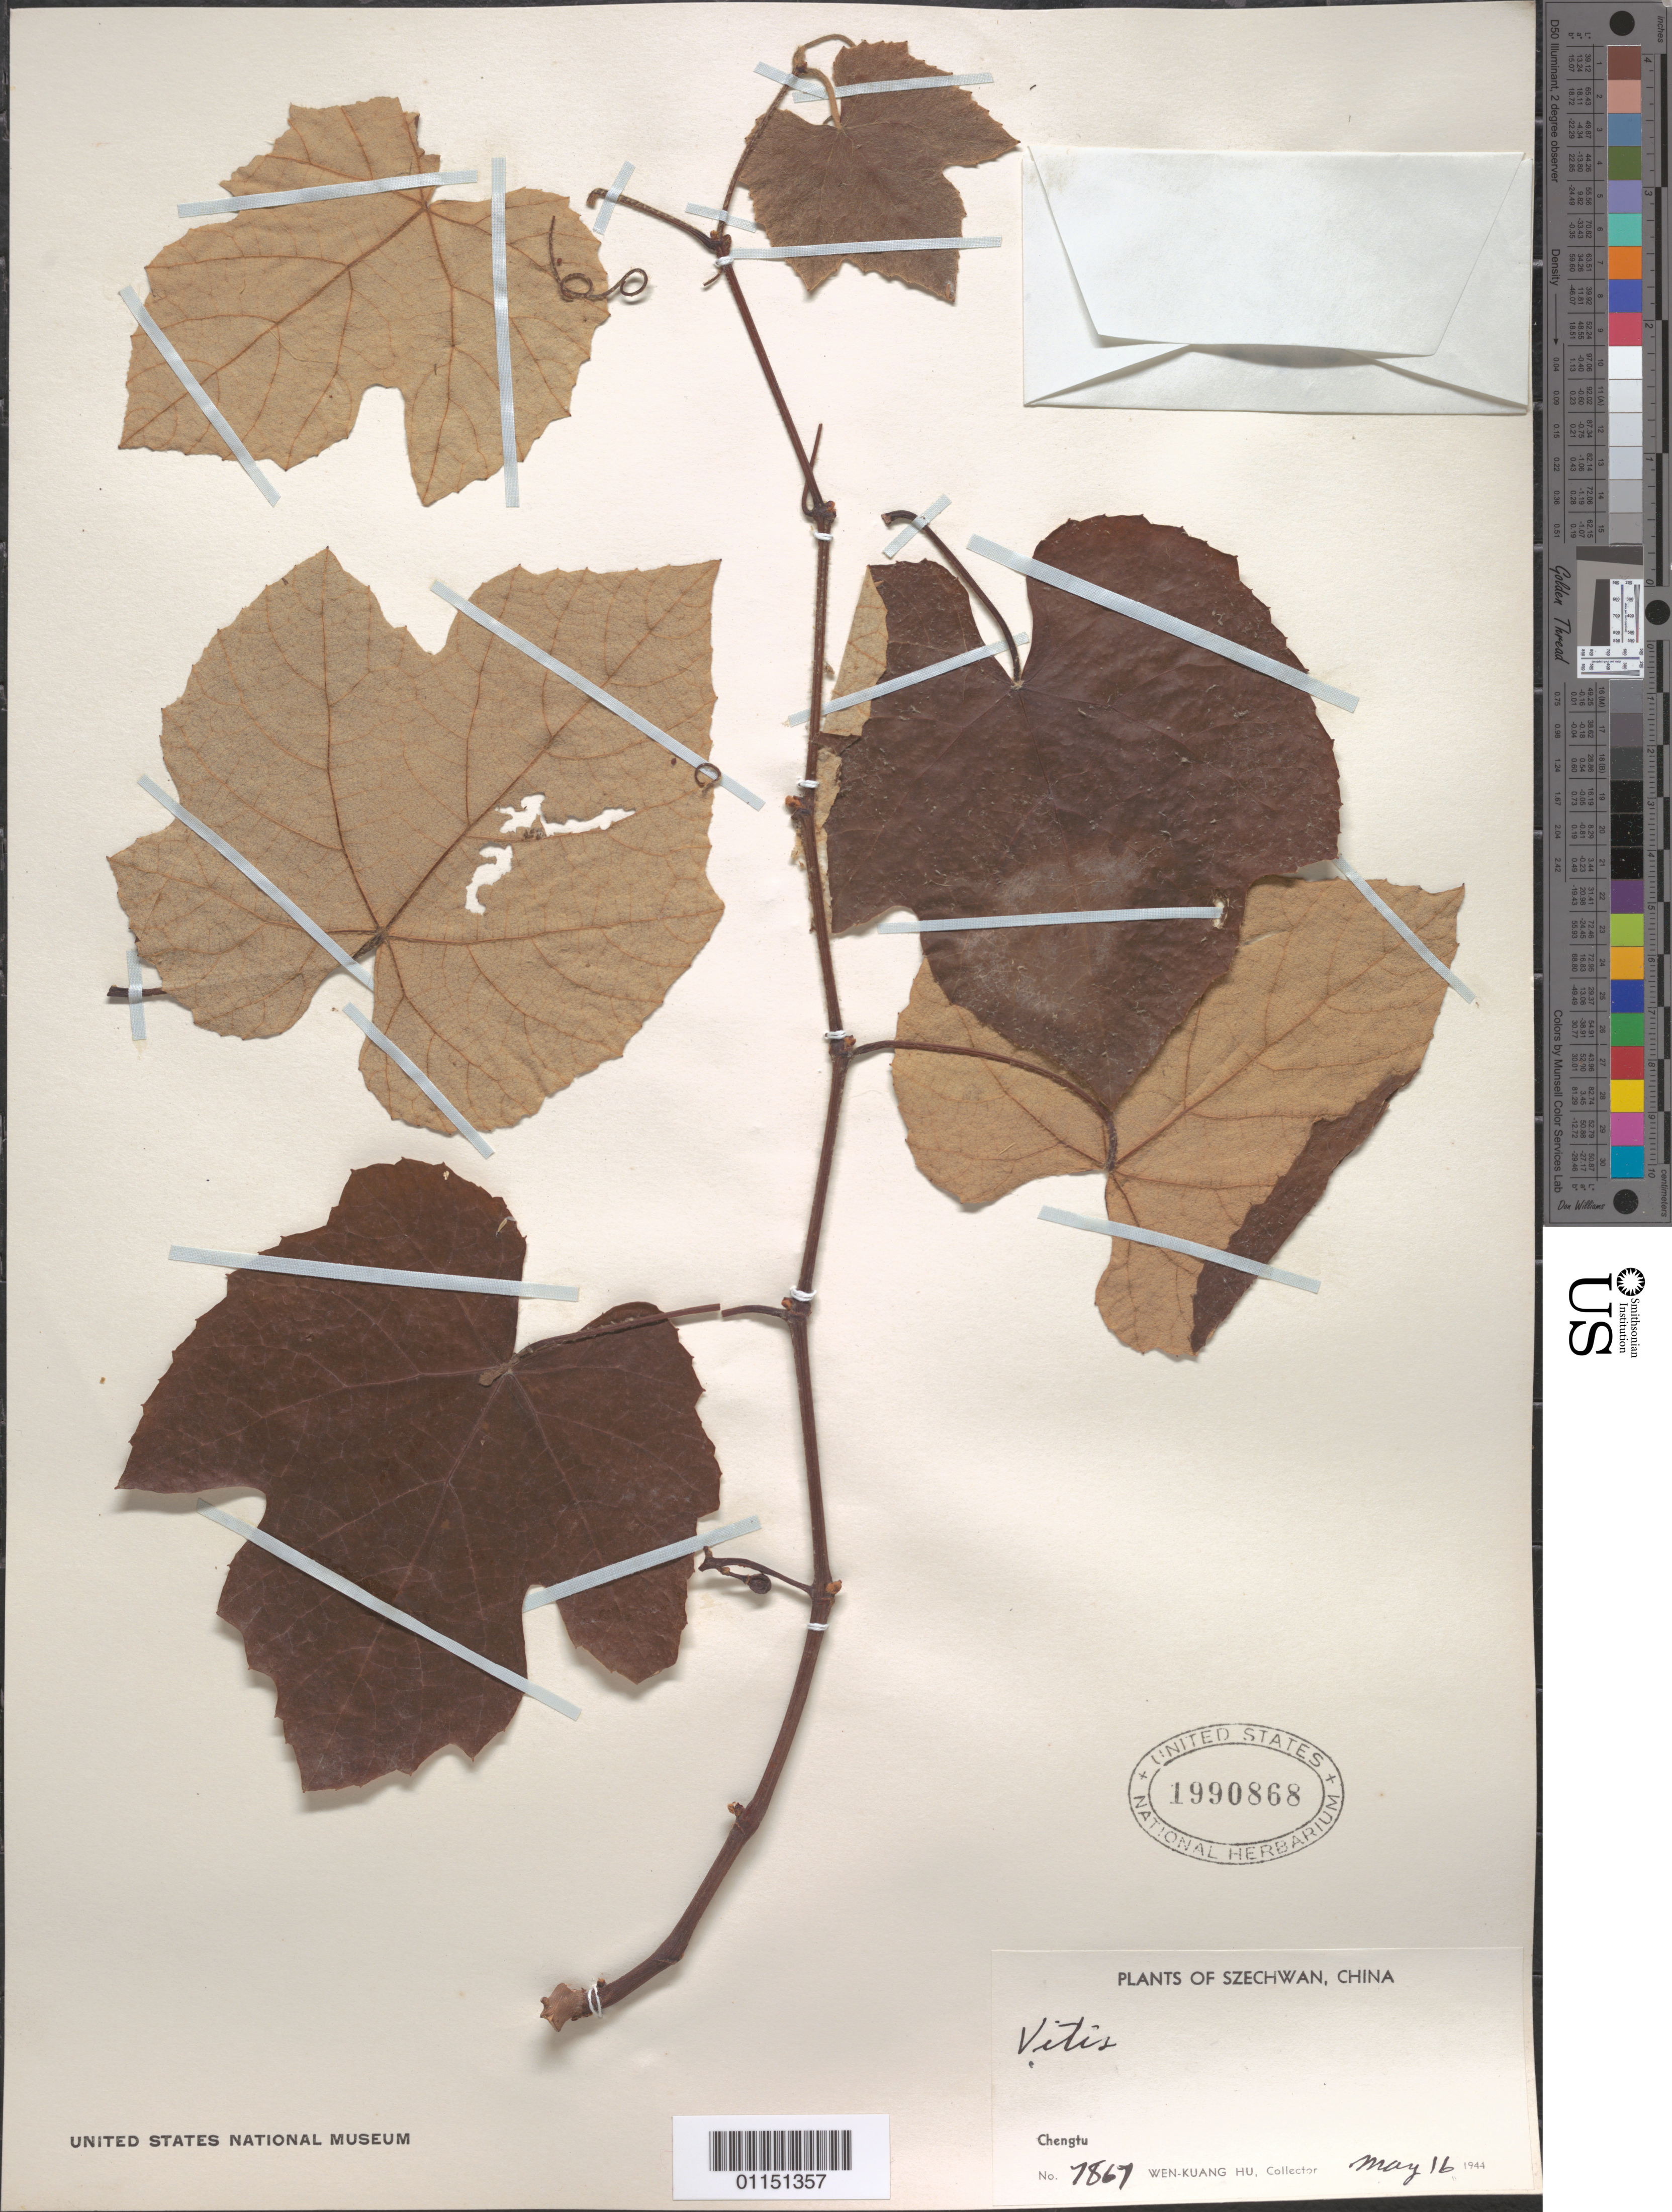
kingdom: Plantae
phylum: Tracheophyta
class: Magnoliopsida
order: Vitales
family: Vitaceae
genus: Vitis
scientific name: Vitis sp.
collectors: W. K. Hu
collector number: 7867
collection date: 1944-05-16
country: China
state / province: Sichuan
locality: Chengtu.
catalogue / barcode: US 1990868